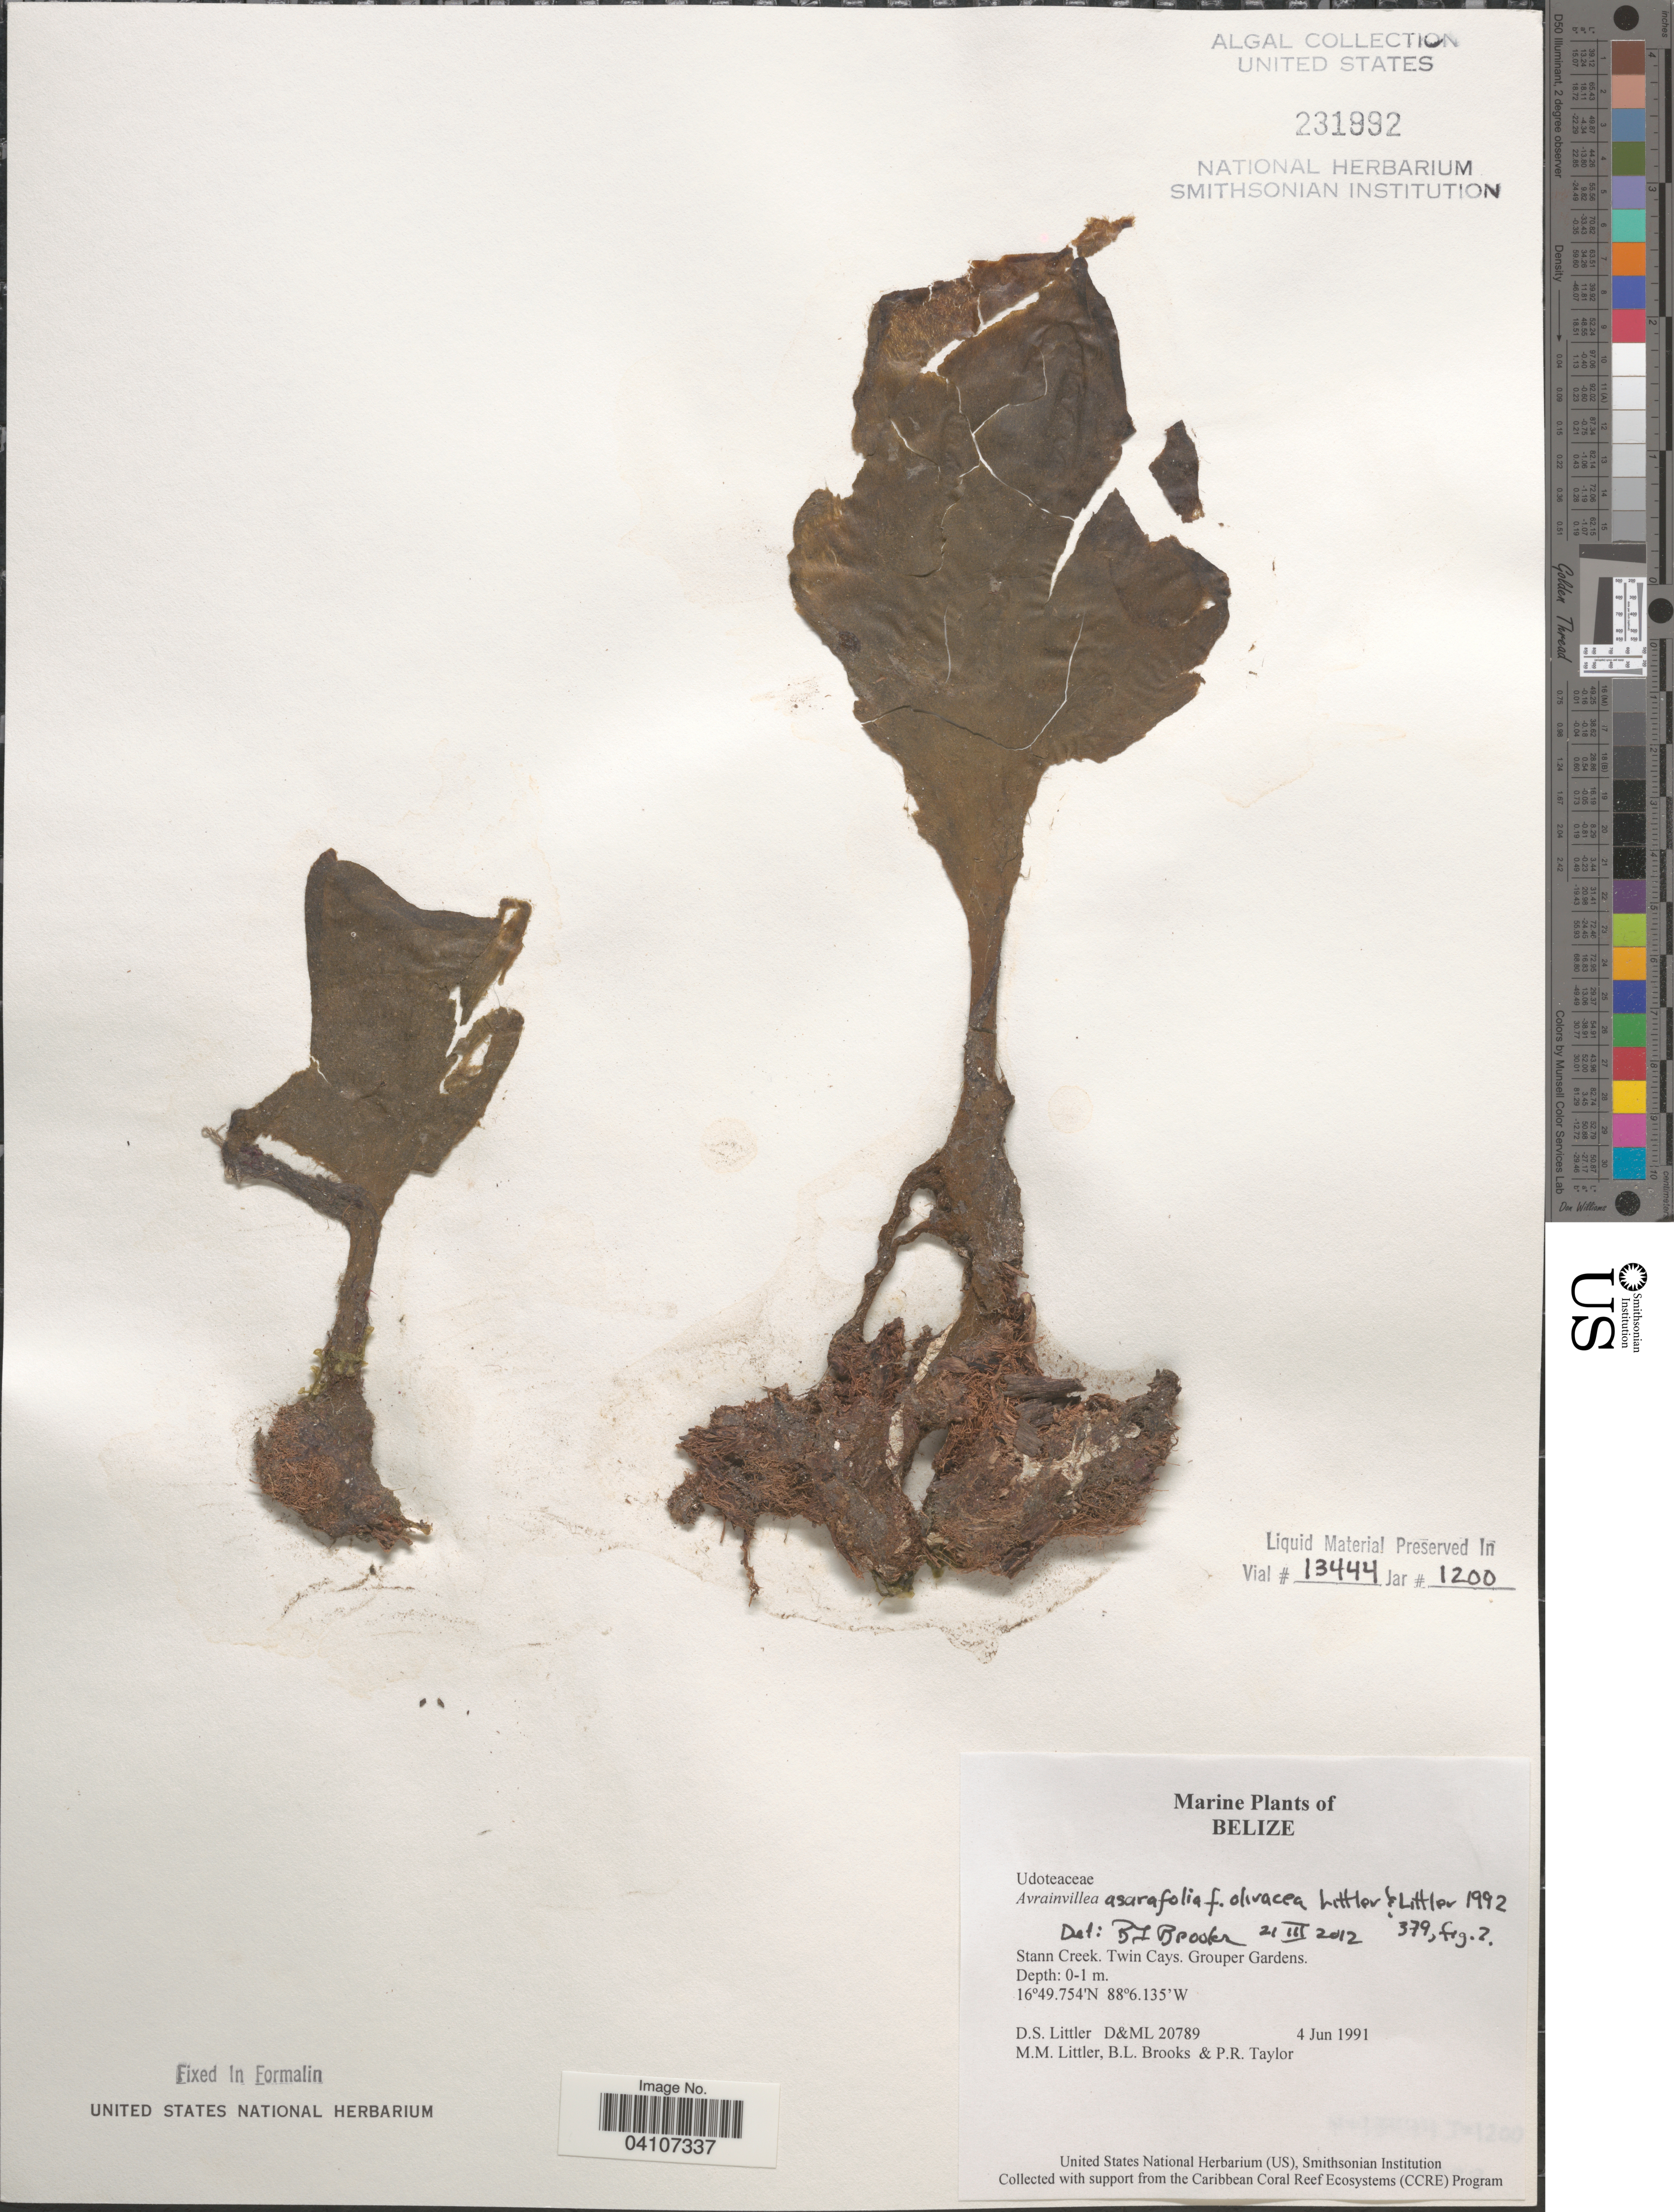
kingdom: Plantae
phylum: Chlorophyta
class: Ulvophyceae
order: Bryopsidales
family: Dichotomosiphonaceae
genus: Avrainvillea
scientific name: Avrainvillea asarifolia f. olivacea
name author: D.S. Littler & Littler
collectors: D. S. Littler, B. Brooks & P. R. Taylor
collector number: D&ML 20789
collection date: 1991-06-04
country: Belize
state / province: Stann Creek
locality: Twin Cays. Grouper Gardens.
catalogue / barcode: US 231892